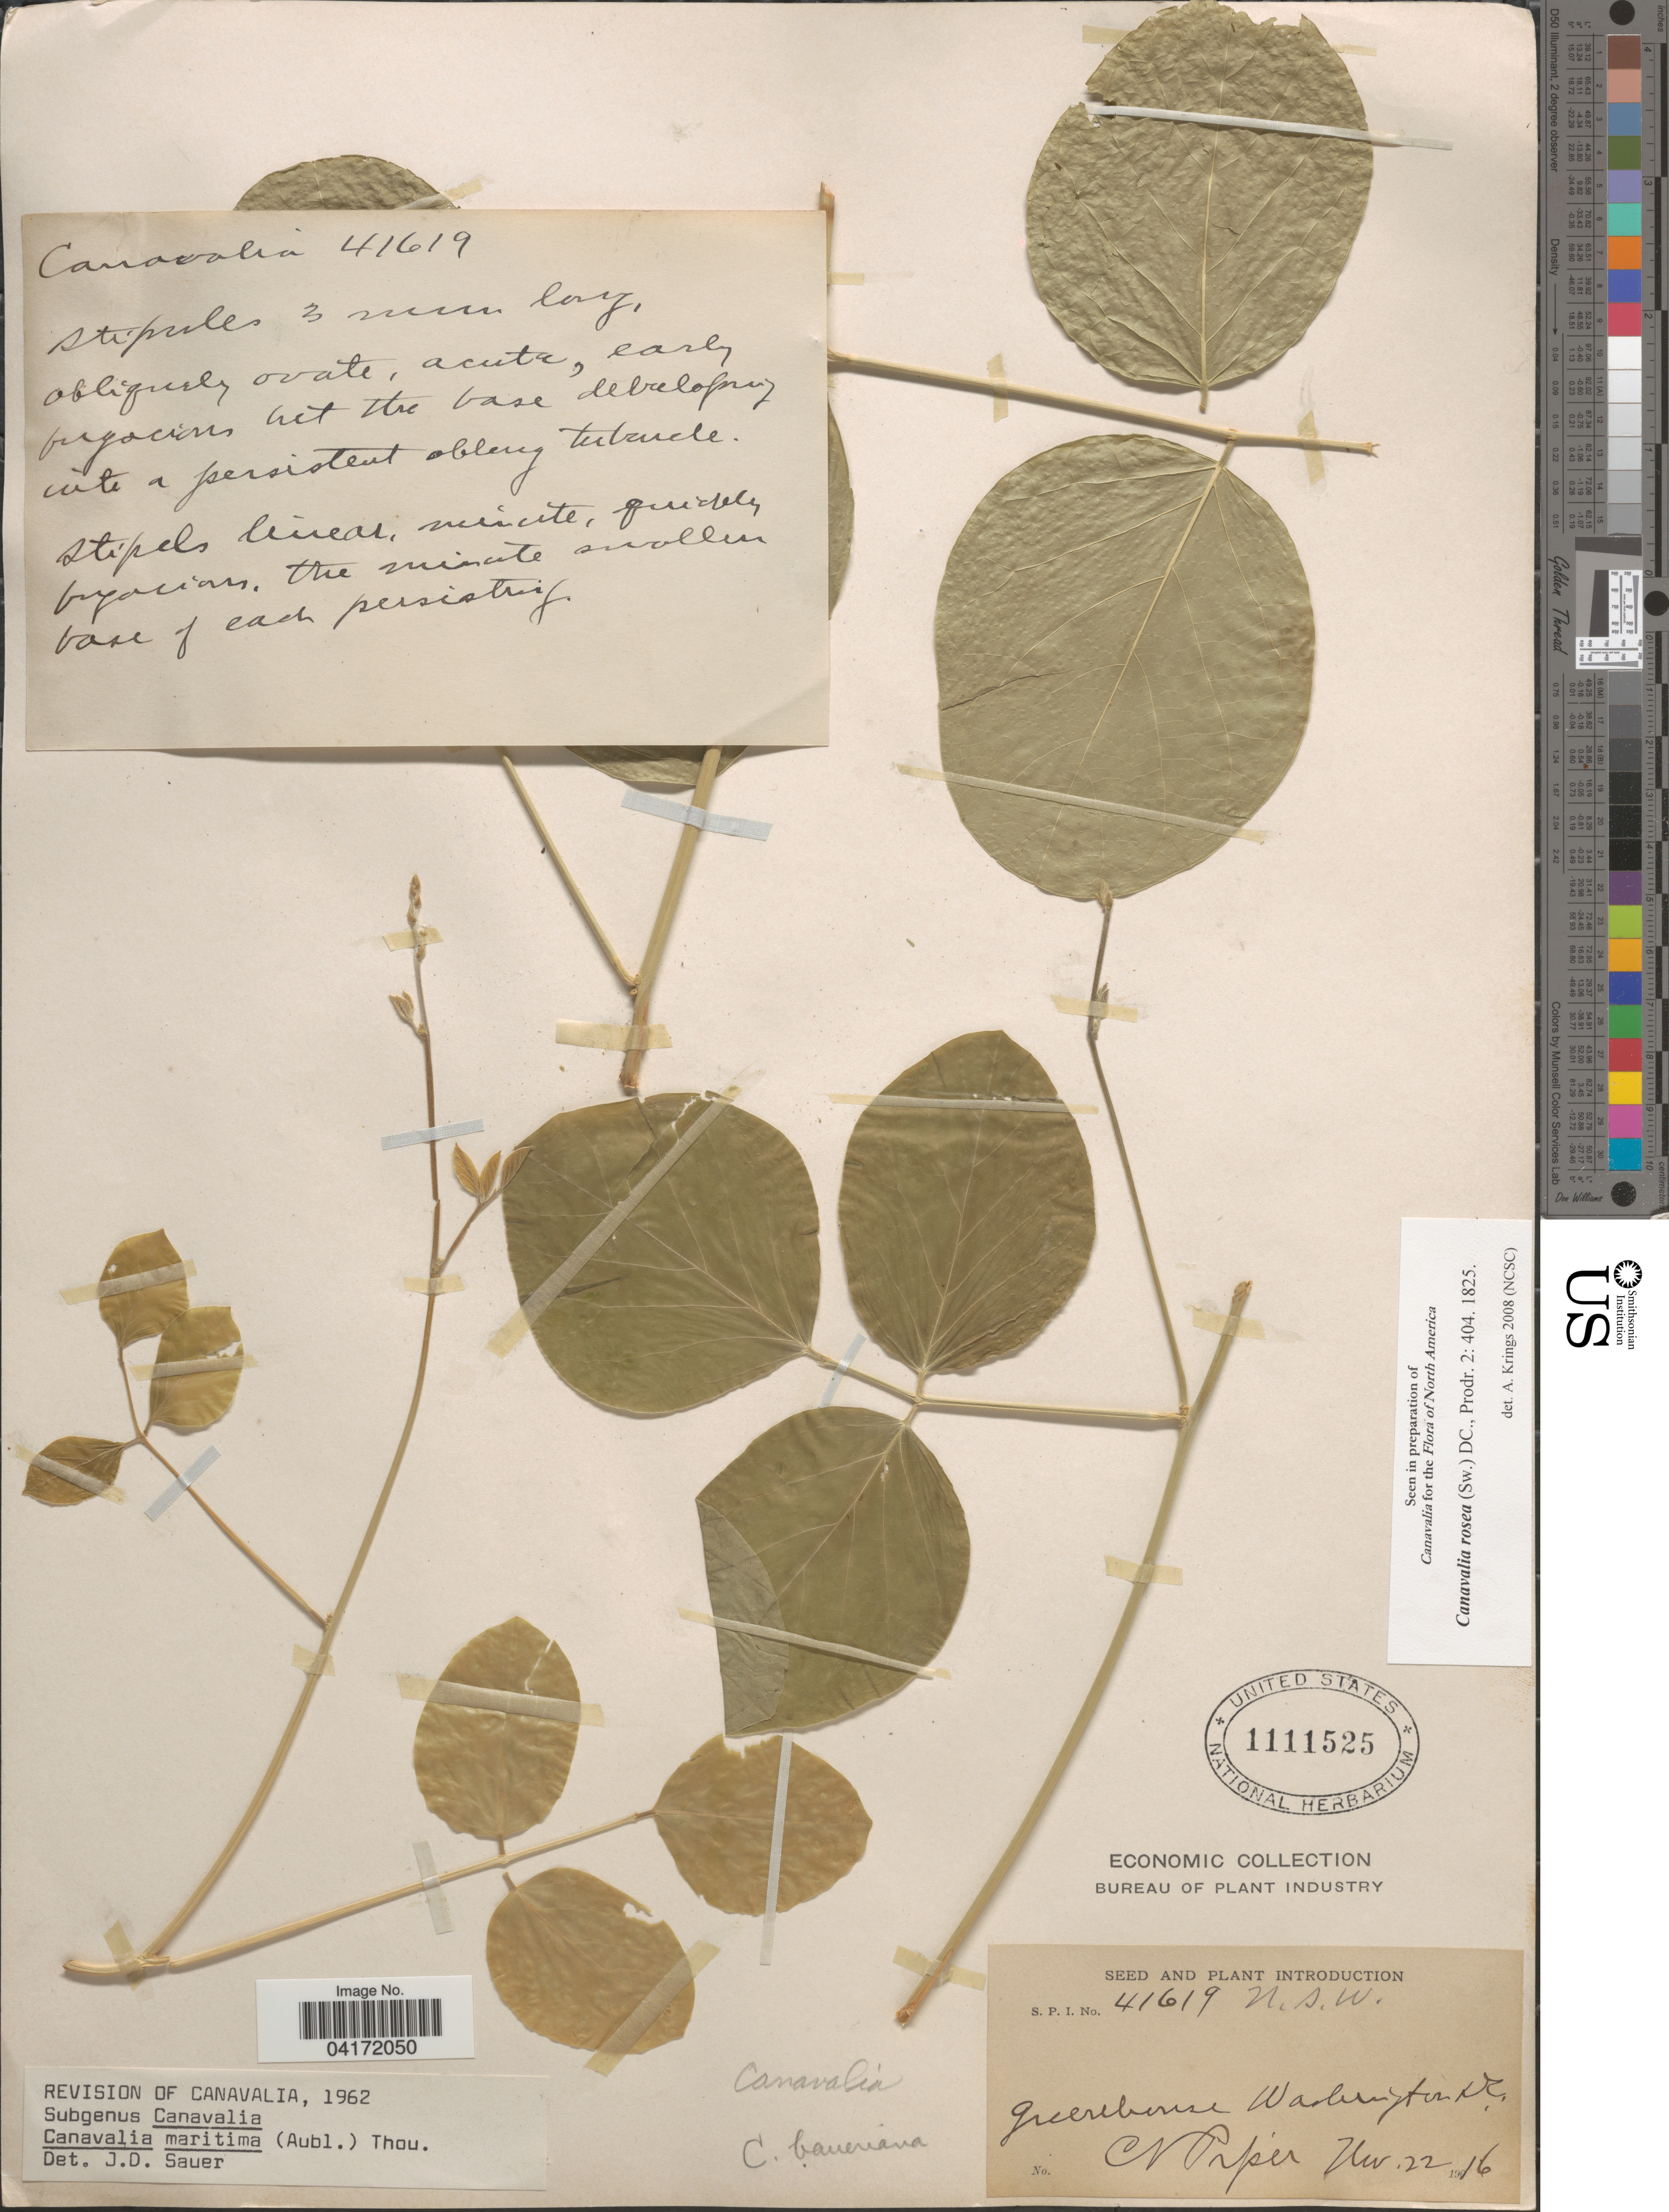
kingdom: Plantae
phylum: Tracheophyta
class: Magnoliopsida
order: Fabales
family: Fabaceae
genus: Canavalia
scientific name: Canavalia rosea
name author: (Sw.) DC.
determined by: Krings, A.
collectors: C. V. Piper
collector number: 41619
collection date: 1916-11-22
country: United States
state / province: District of Columbia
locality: Greenhouse Washington.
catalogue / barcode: US 1111525